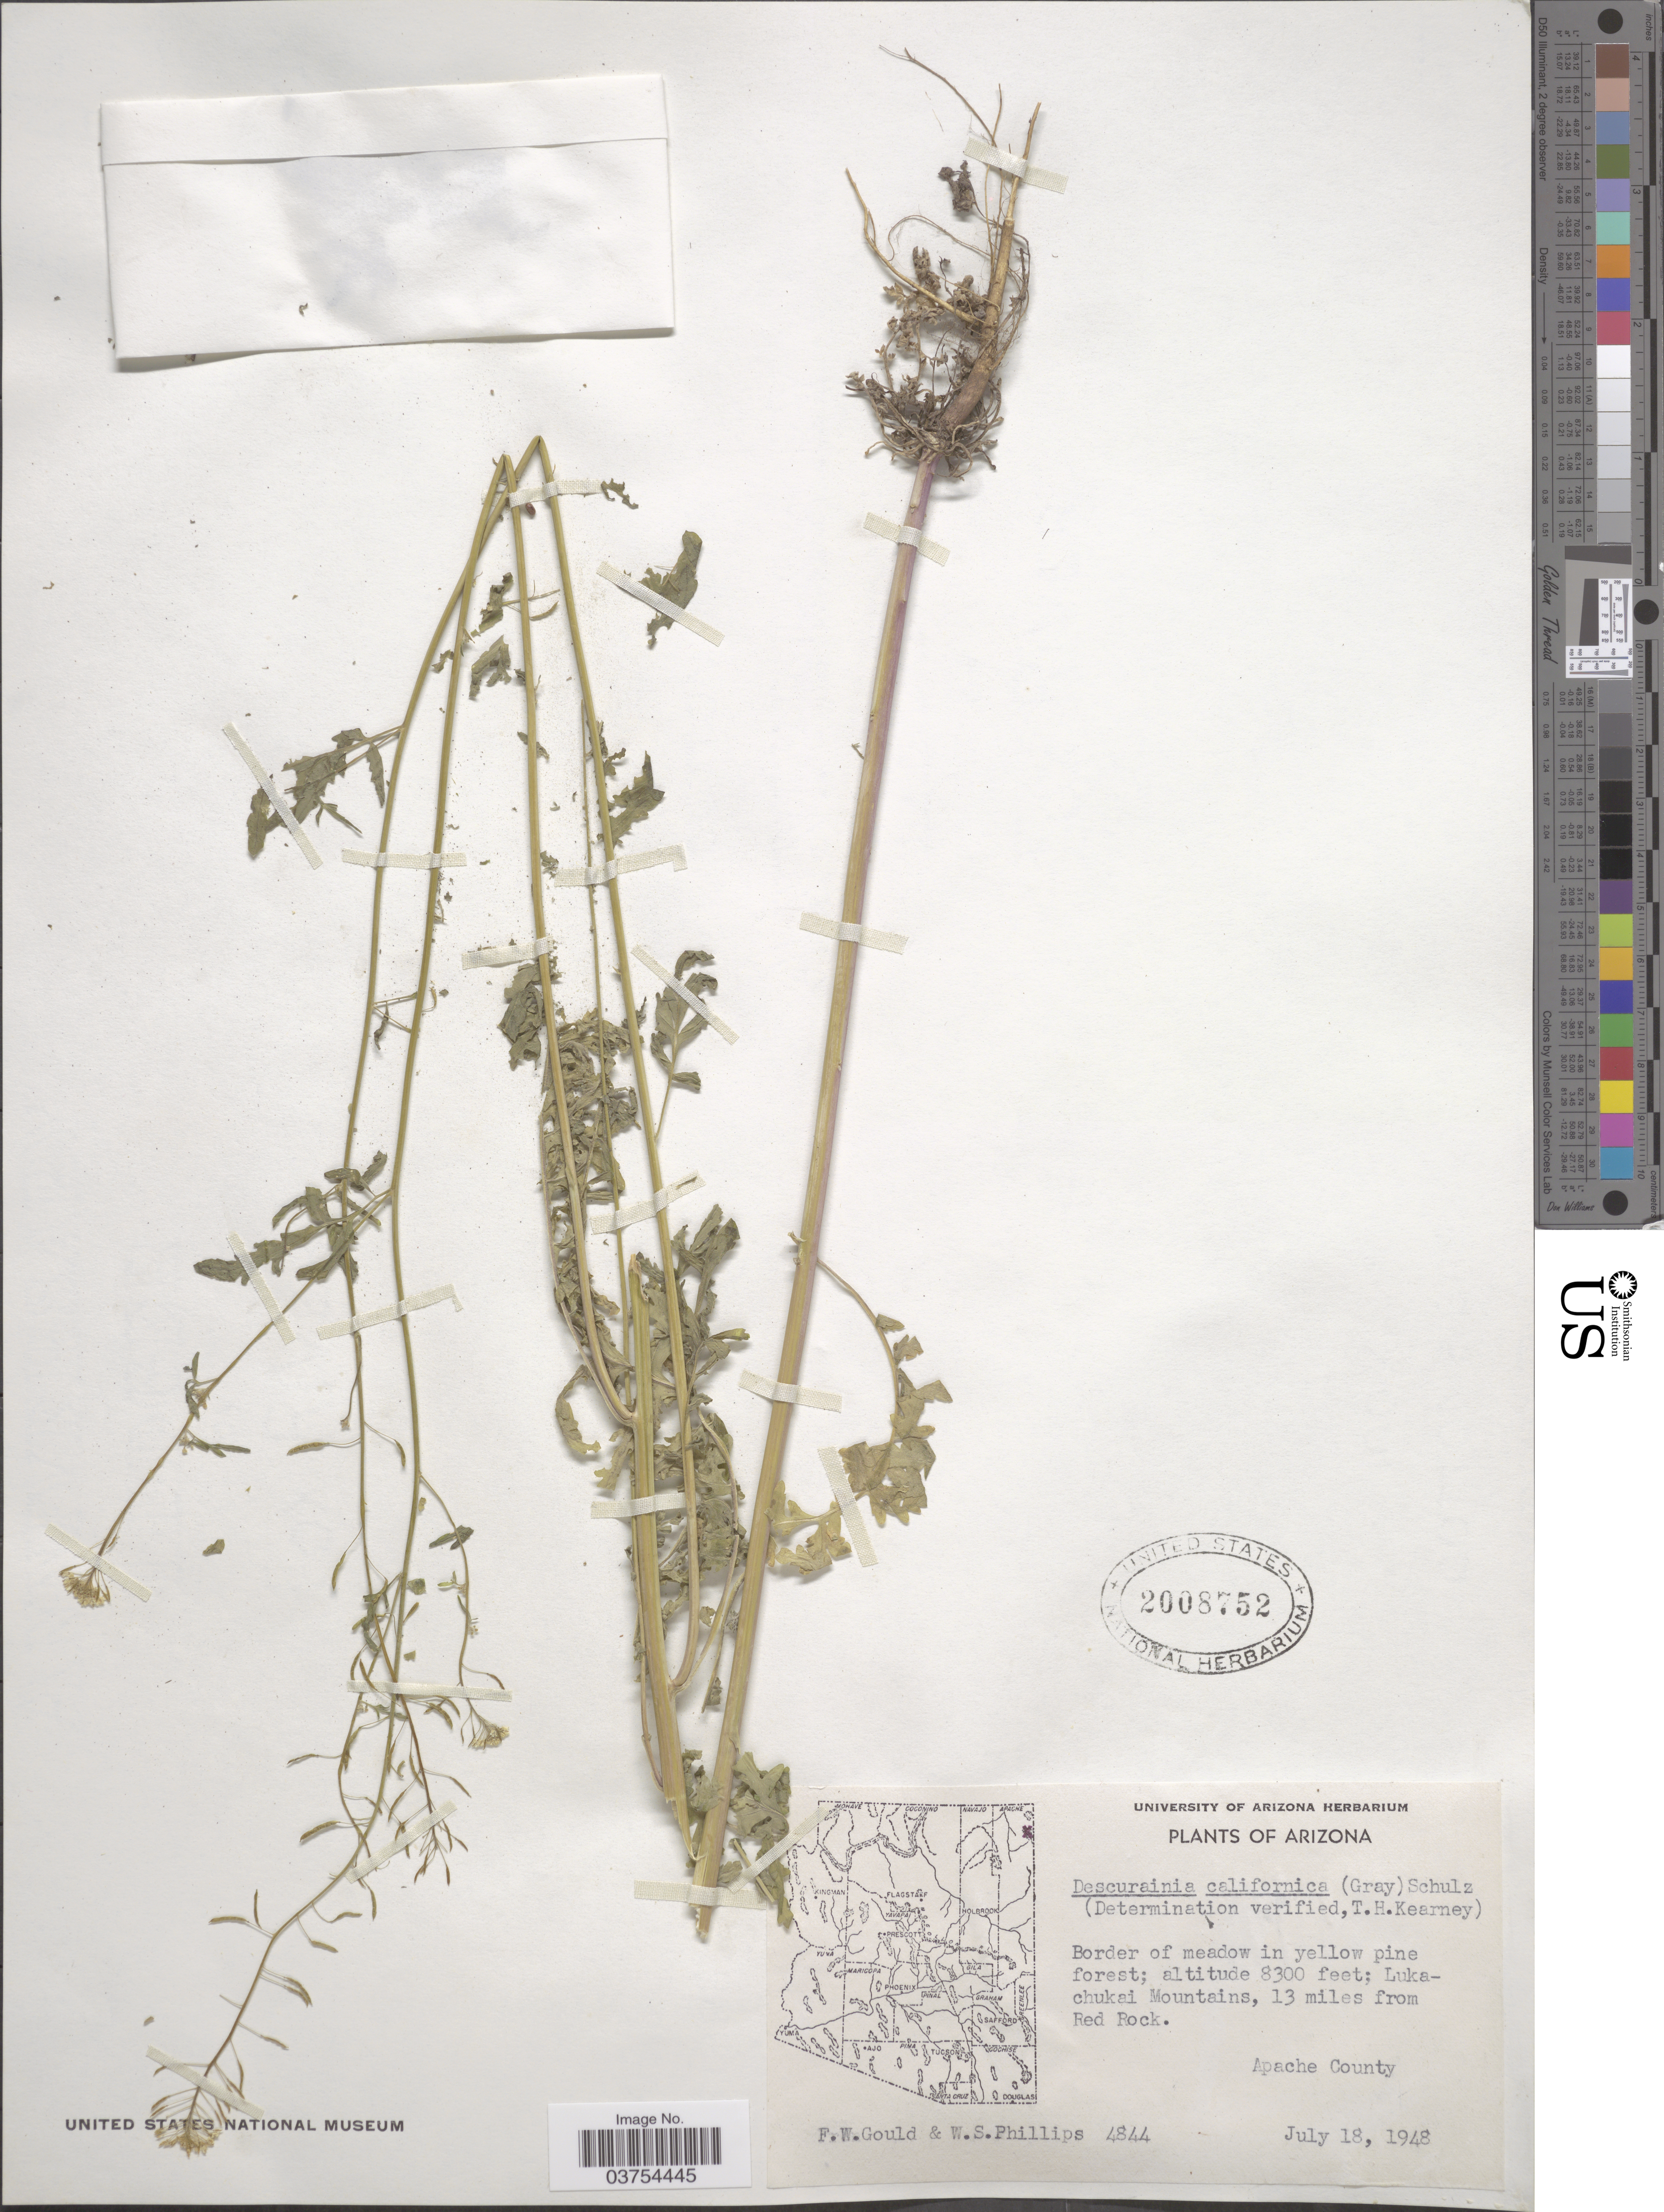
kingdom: Plantae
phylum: Tracheophyta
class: Magnoliopsida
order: Brassicales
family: Brassicaceae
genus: Descurainia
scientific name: Descurainia californica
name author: (A. Gray) O.E. Schulz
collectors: F. W. Gould & W. S. Phillips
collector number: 4844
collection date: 1948-07-18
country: United States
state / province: Arizona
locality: Lukachukai Mountains, 13 miles from Red Rock. Apache County.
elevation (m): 2530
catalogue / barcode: US 2008752